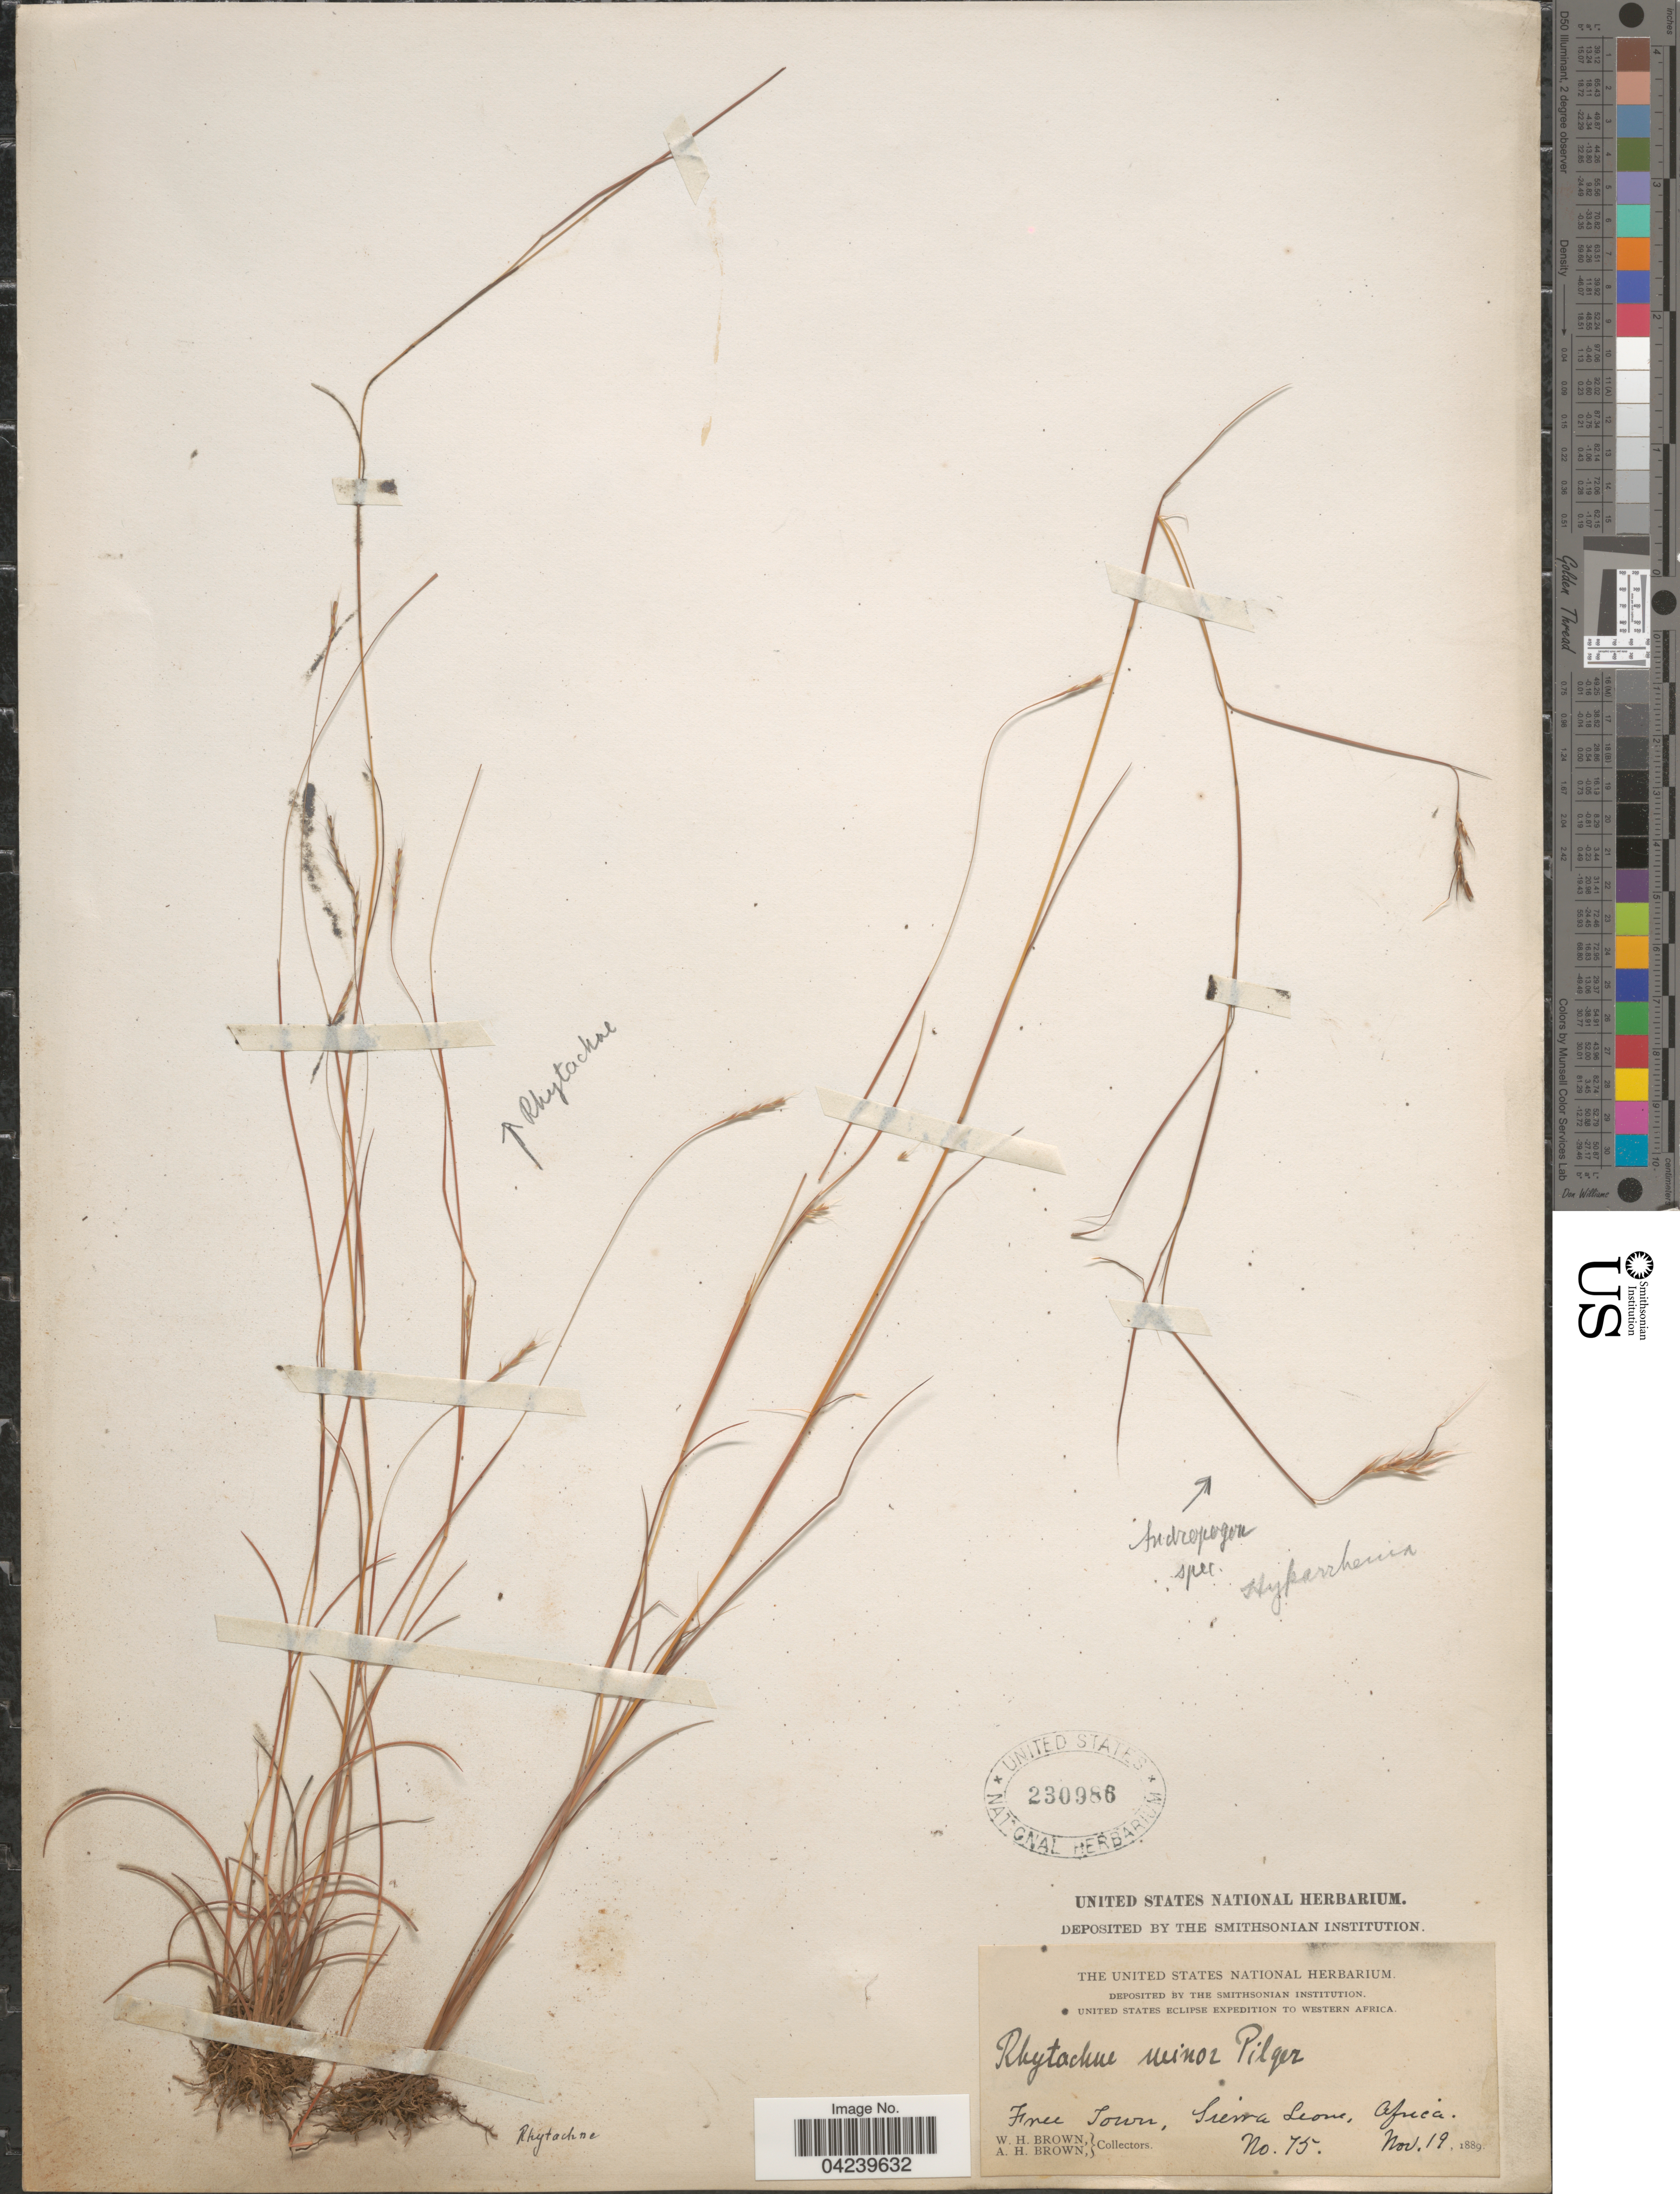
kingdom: Plantae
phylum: Tracheophyta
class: Liliopsida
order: Poales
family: Poaceae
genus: Rhytachne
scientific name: Rhytachne gracilis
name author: Stapf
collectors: W. H. Brown & A. H. Brown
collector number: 75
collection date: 1889-11-19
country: Sierra Leone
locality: United States Eclipse Expedition to Western Africa. Free Town, Sierra Leone.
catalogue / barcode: US 230986